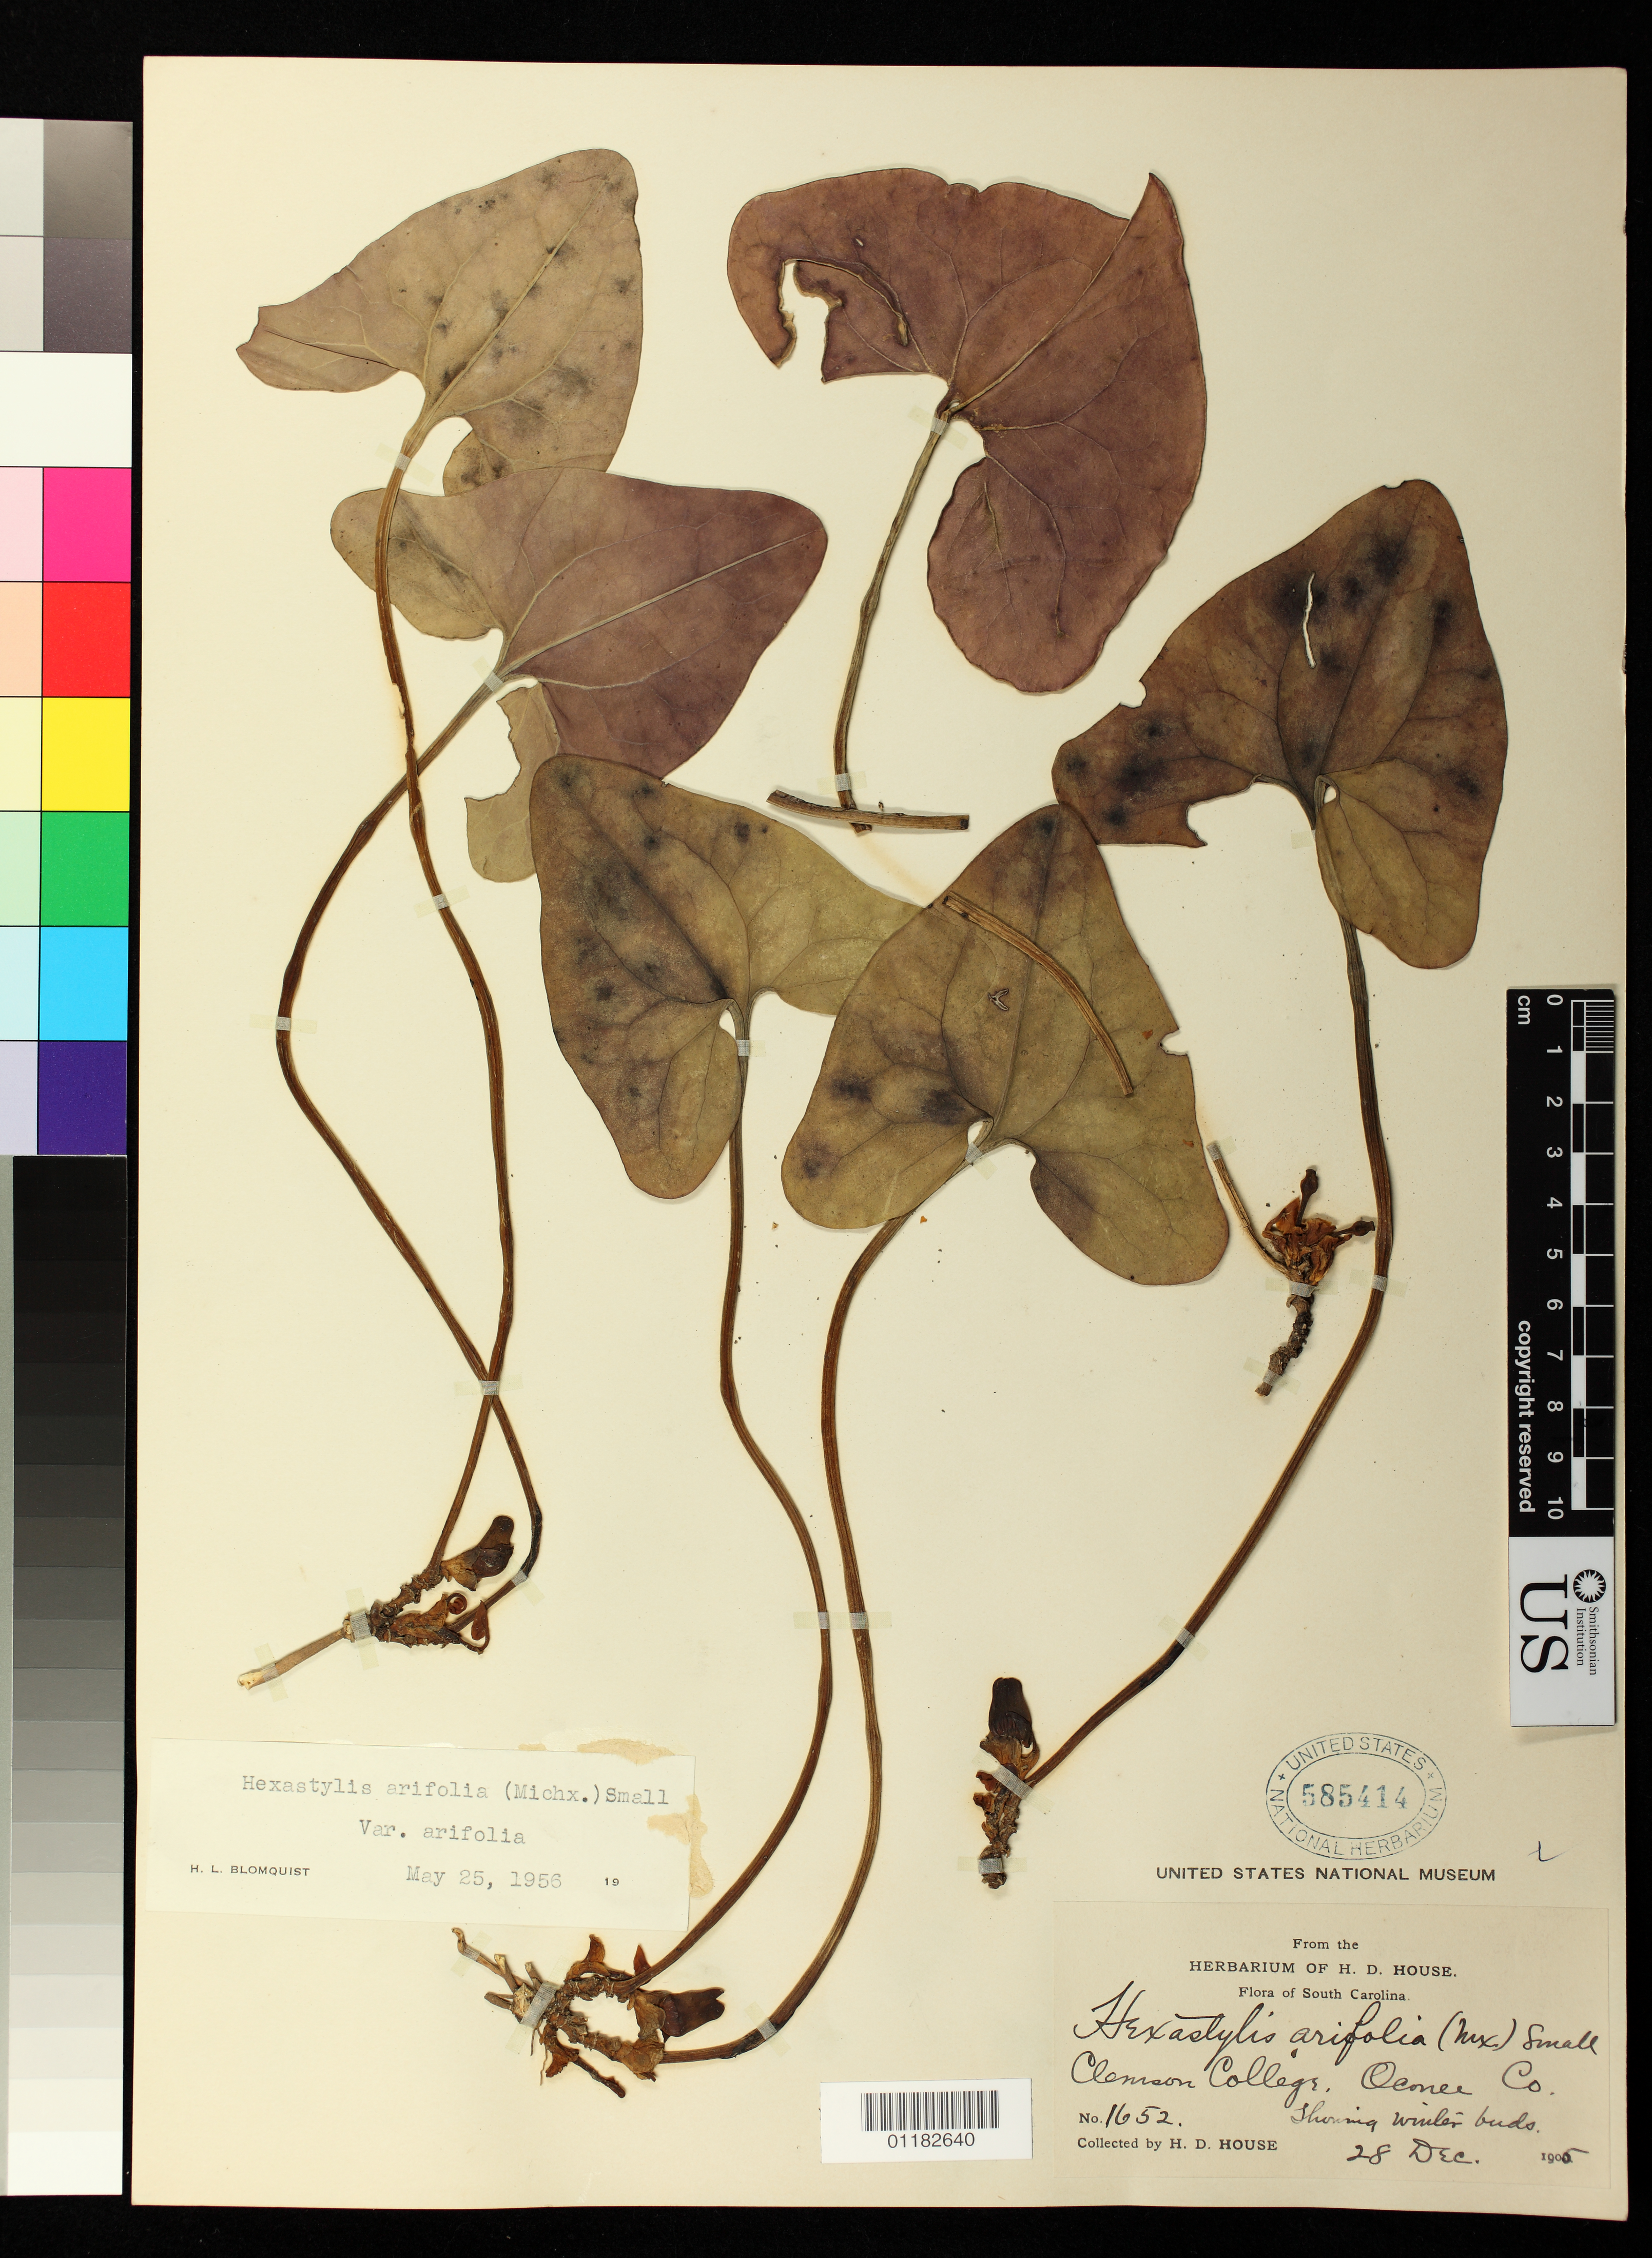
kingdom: Plantae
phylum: Tracheophyta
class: Magnoliopsida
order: Piperales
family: Aristolochiaceae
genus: Hexastylis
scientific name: Hexastylis arifolia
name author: (Michx.) Small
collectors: H. D. House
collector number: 1652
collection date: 1905-12-28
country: United States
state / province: South Carolina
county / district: Oconee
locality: Clemson College, Oconee County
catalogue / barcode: US 585414